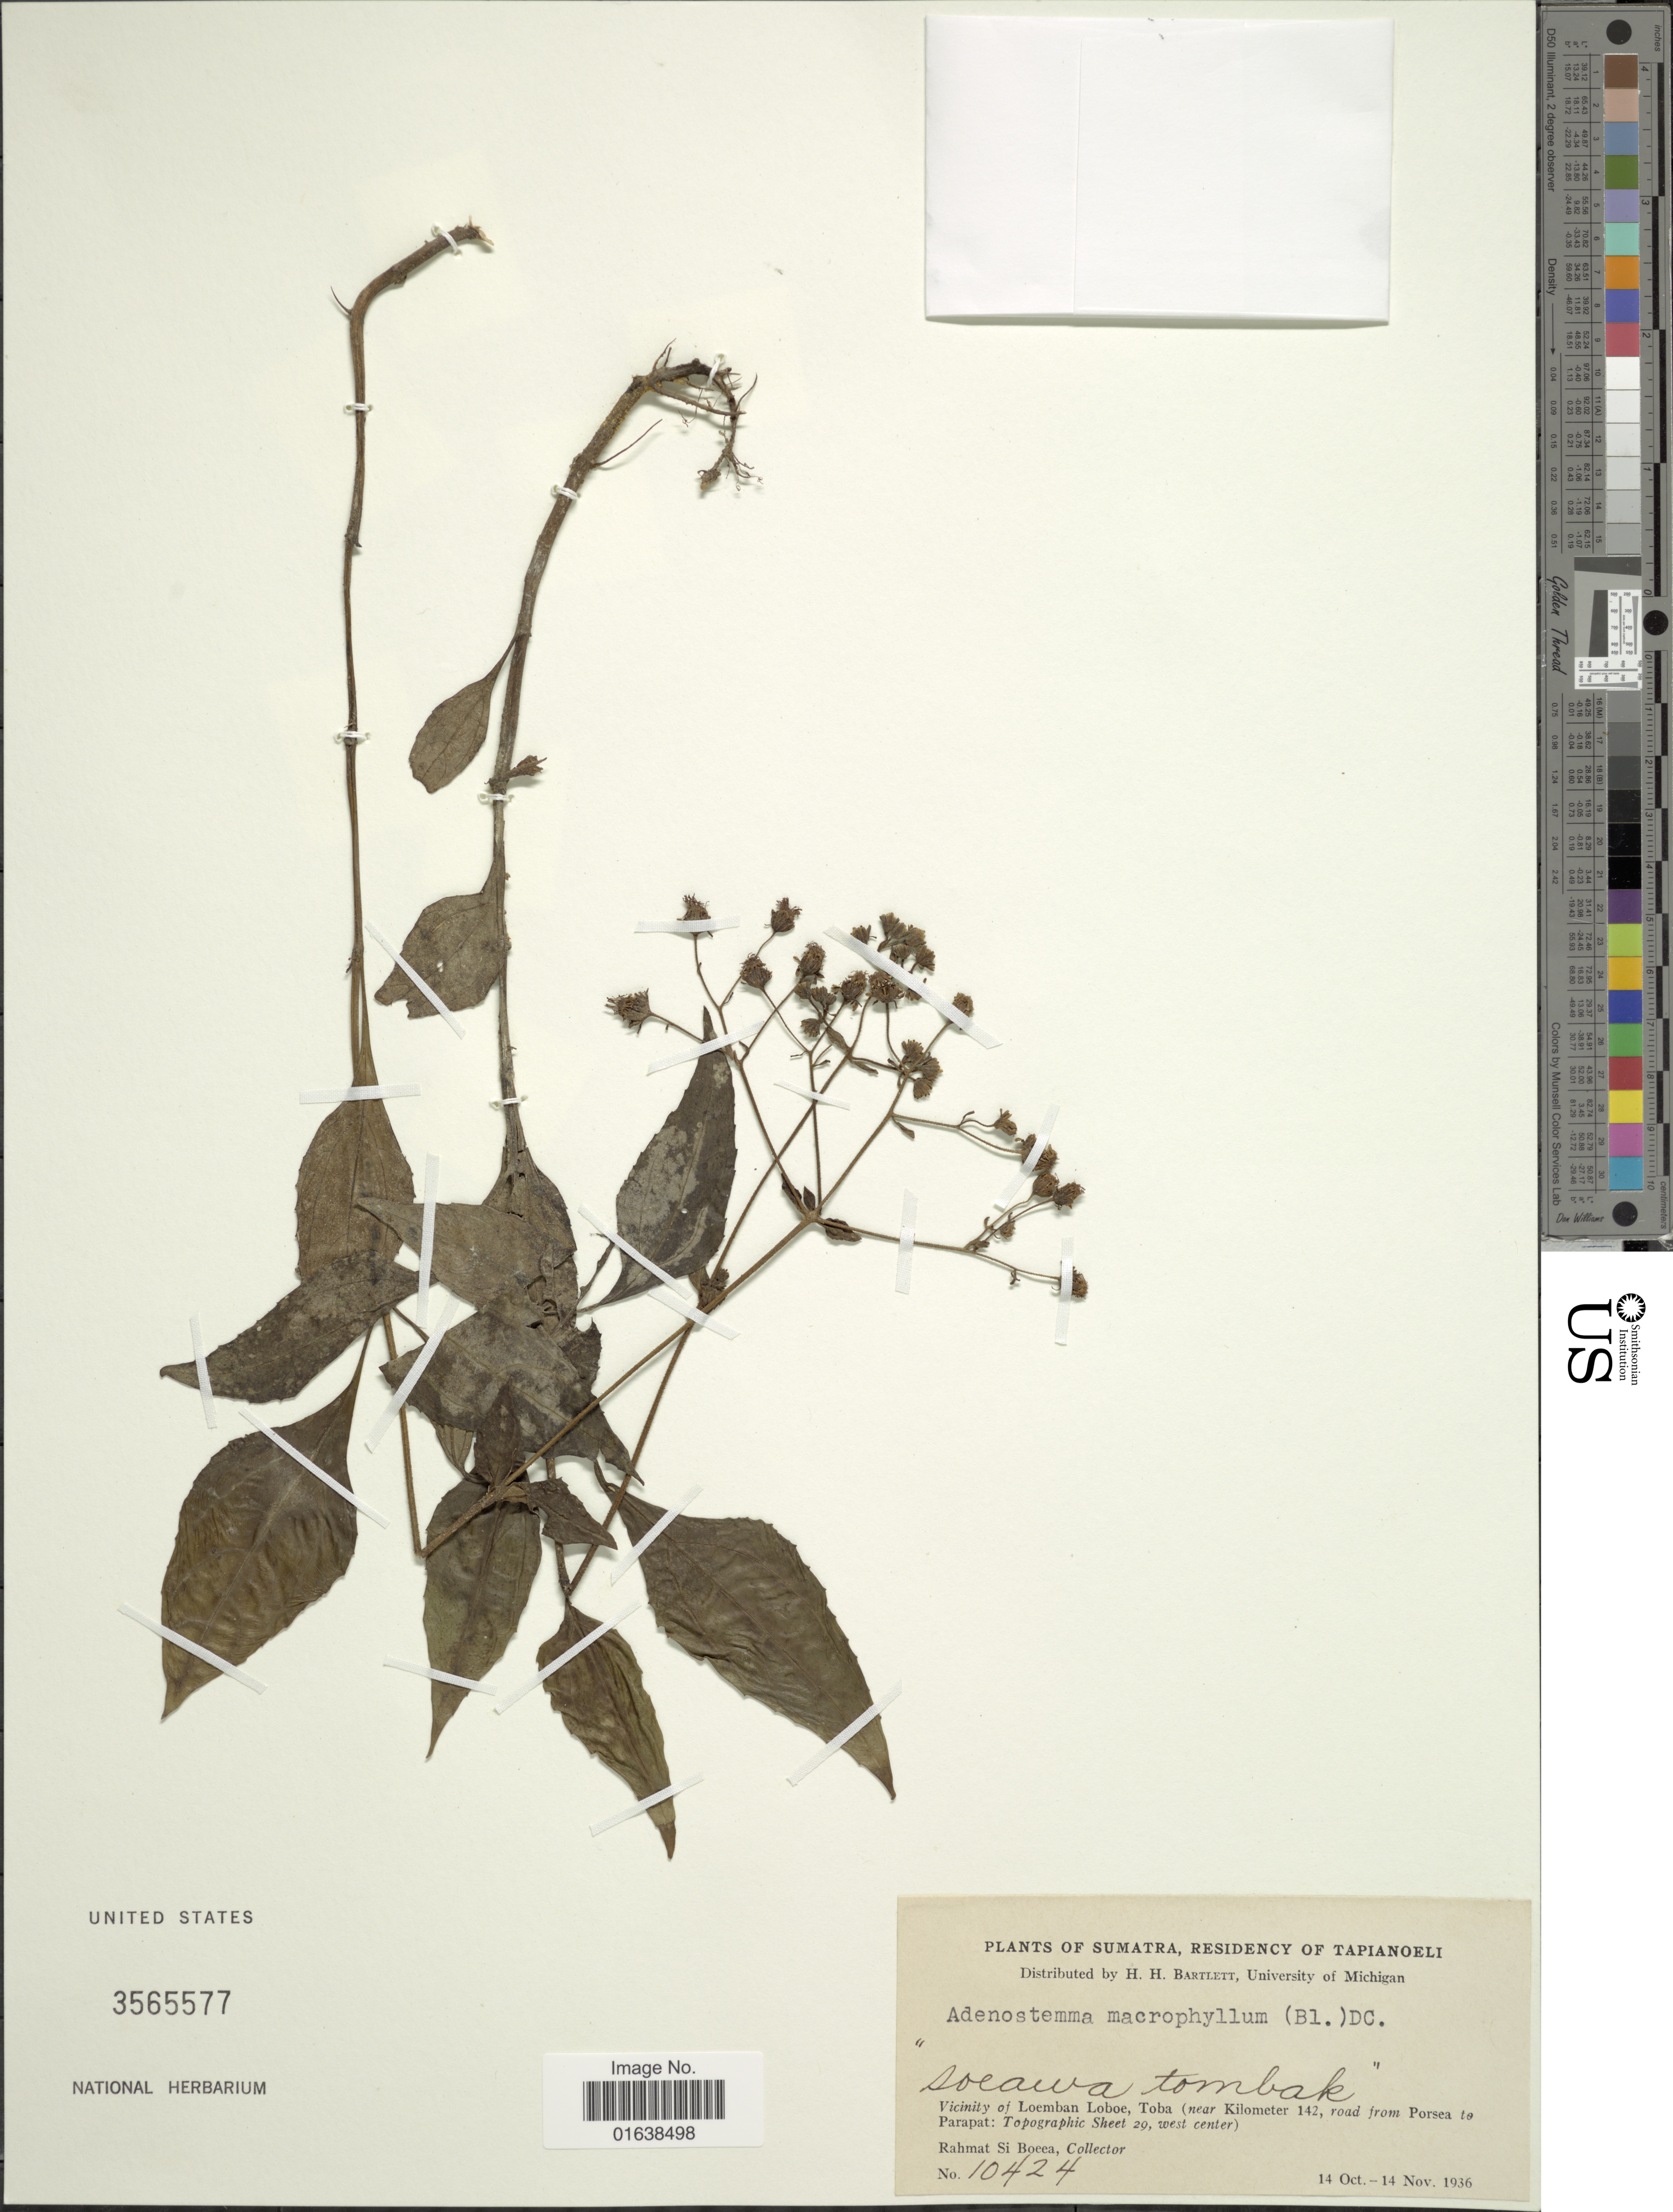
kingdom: Plantae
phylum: Tracheophyta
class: Magnoliopsida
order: Asterales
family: Asteraceae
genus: Adenostemma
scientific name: Adenostemma macrophyllum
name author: (Blume) DC.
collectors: Rahmat Si Boeea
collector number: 10424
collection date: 1936-10-14/1936-11-14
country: Indonesia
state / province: Sumatra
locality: Sumatra, Residency of Tapianoeli. Vicinity of Loemban Loboe, Toba (near Kilometer 142, road from Porsea to Parapat: Topographic Sheet 29, west center)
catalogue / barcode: US 3565577